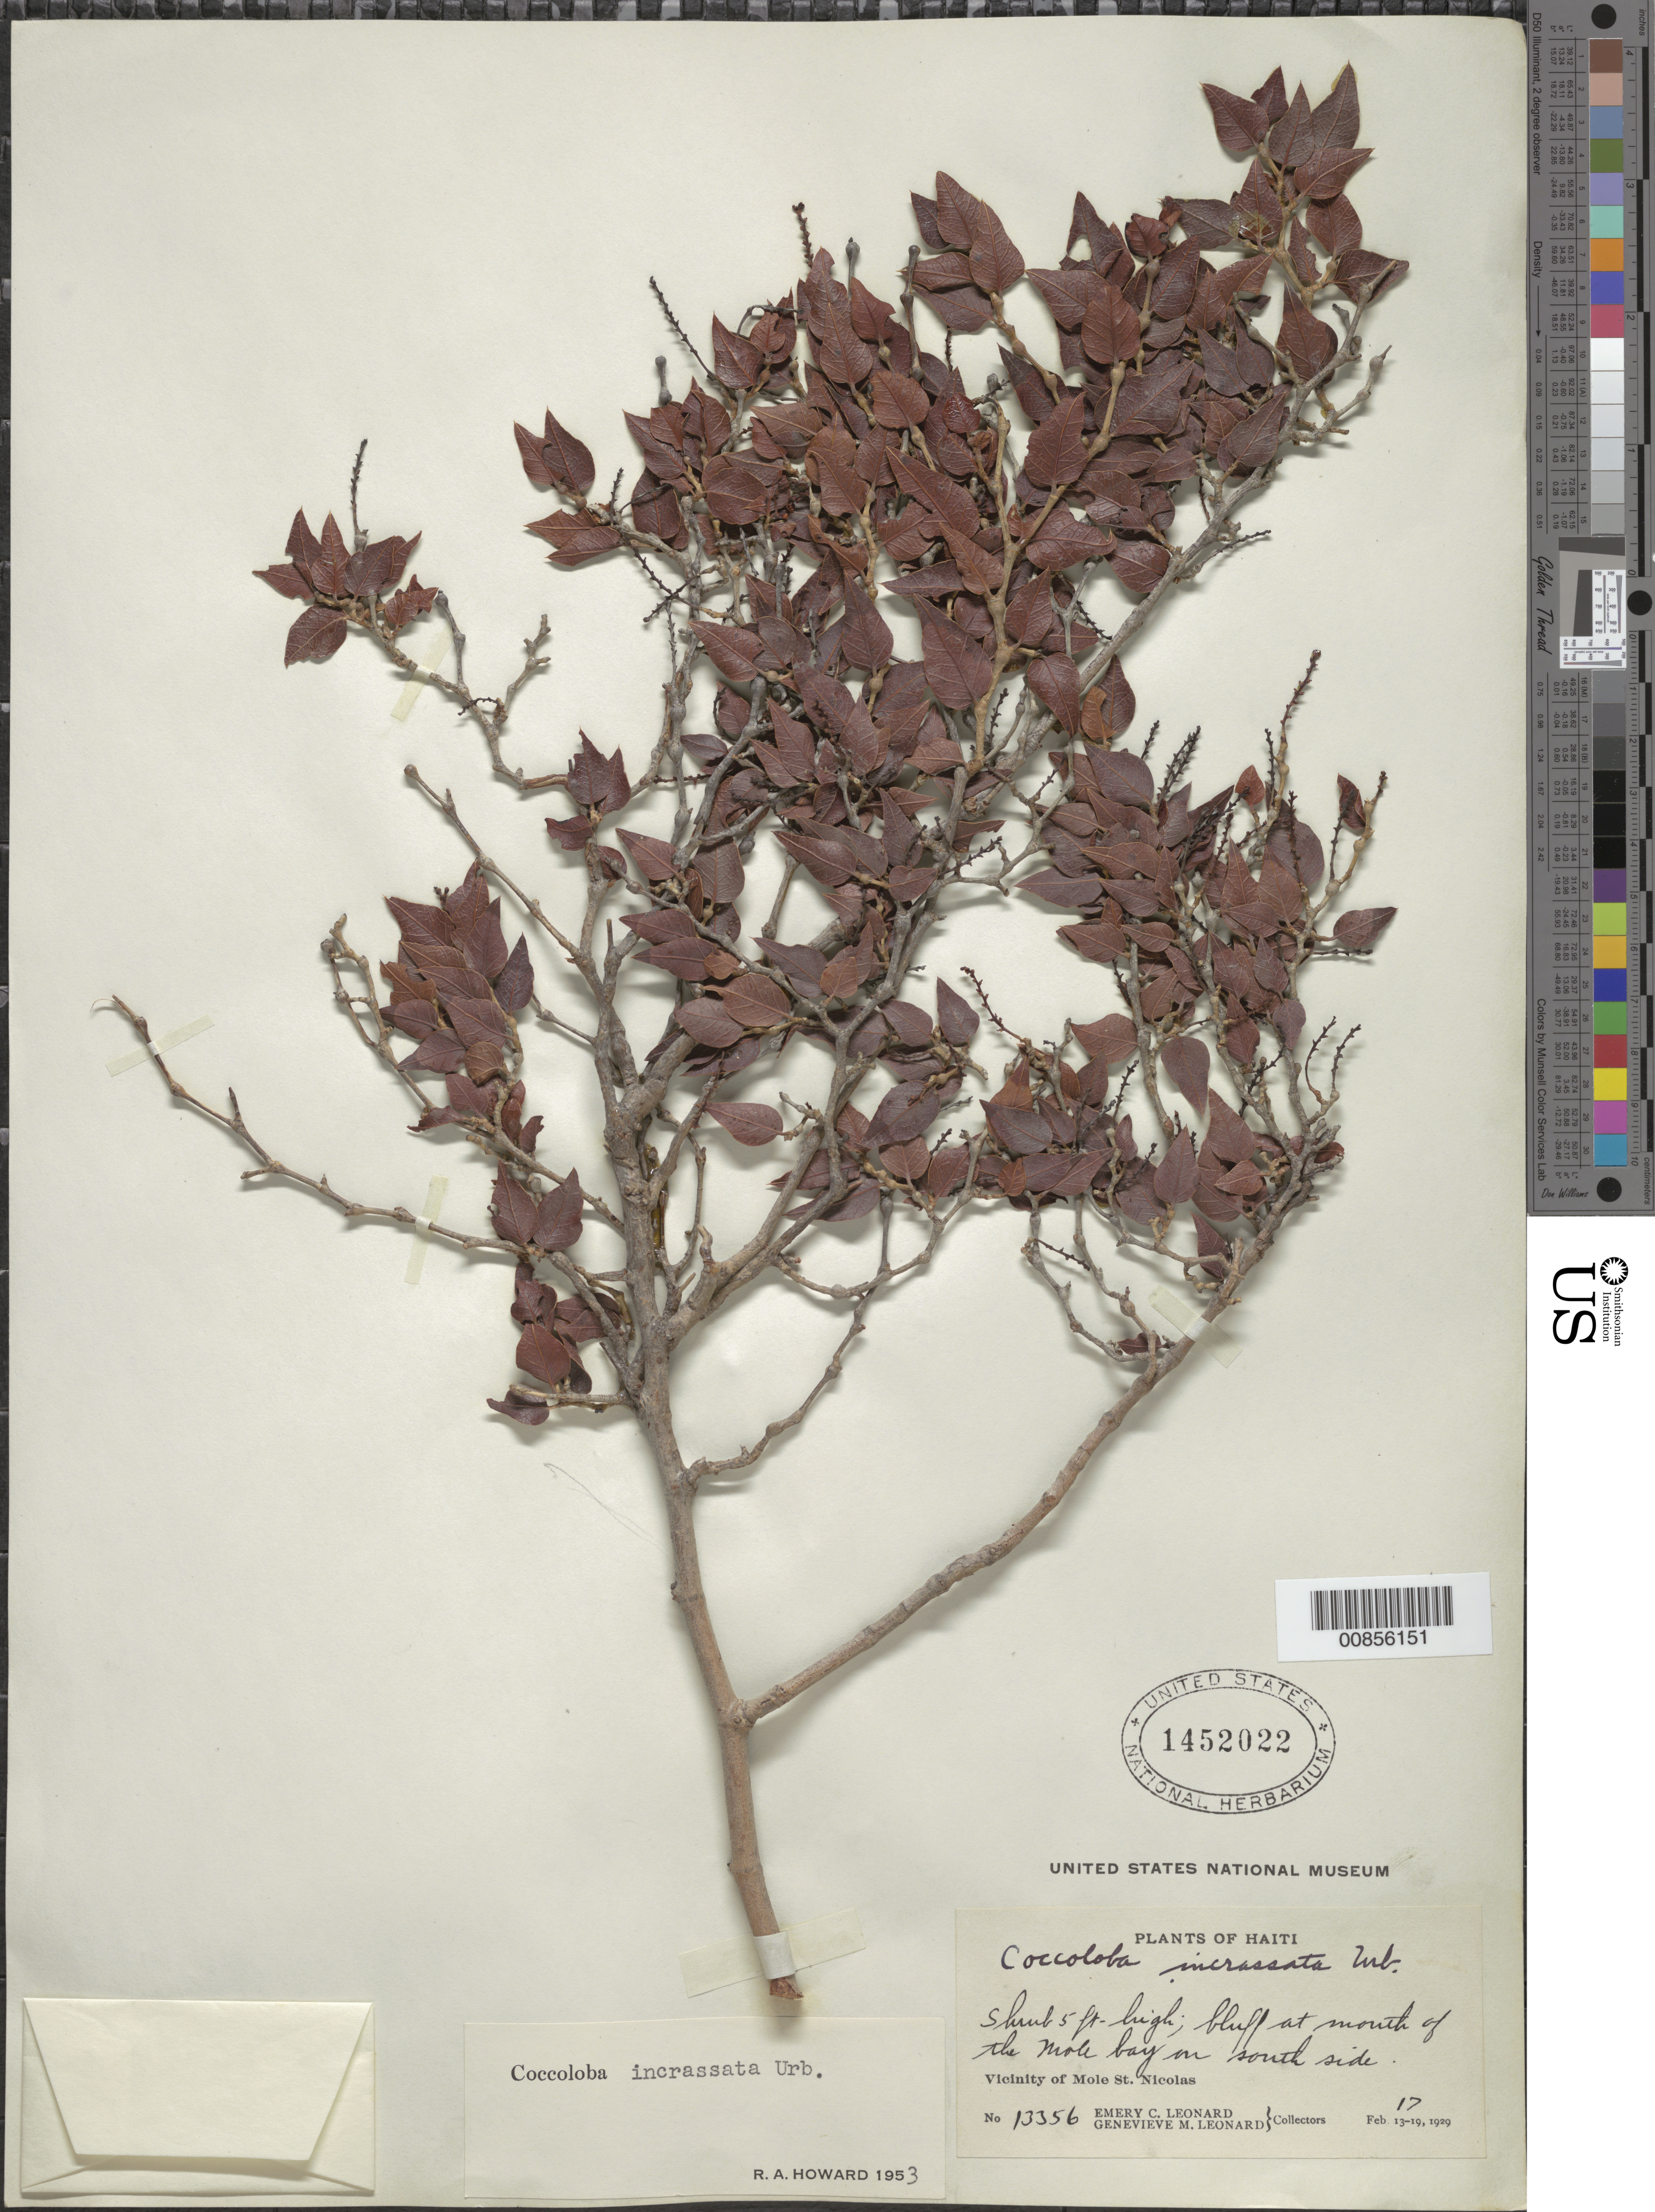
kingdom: Plantae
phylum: Tracheophyta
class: Magnoliopsida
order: Caryophyllales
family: Polygonaceae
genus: Coccoloba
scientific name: Coccoloba incrassata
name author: Urb.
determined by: Howard, R. A.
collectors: E. C. Leonard & G. M. Leonard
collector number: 13356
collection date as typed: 17 Feb 1929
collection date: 1929-02-17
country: Haiti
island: Hispaniola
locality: Vicinity of Mole St. Nicolas. Bluff at mouth of the Mole Bay on south side.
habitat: Bluff.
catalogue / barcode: US 1452022